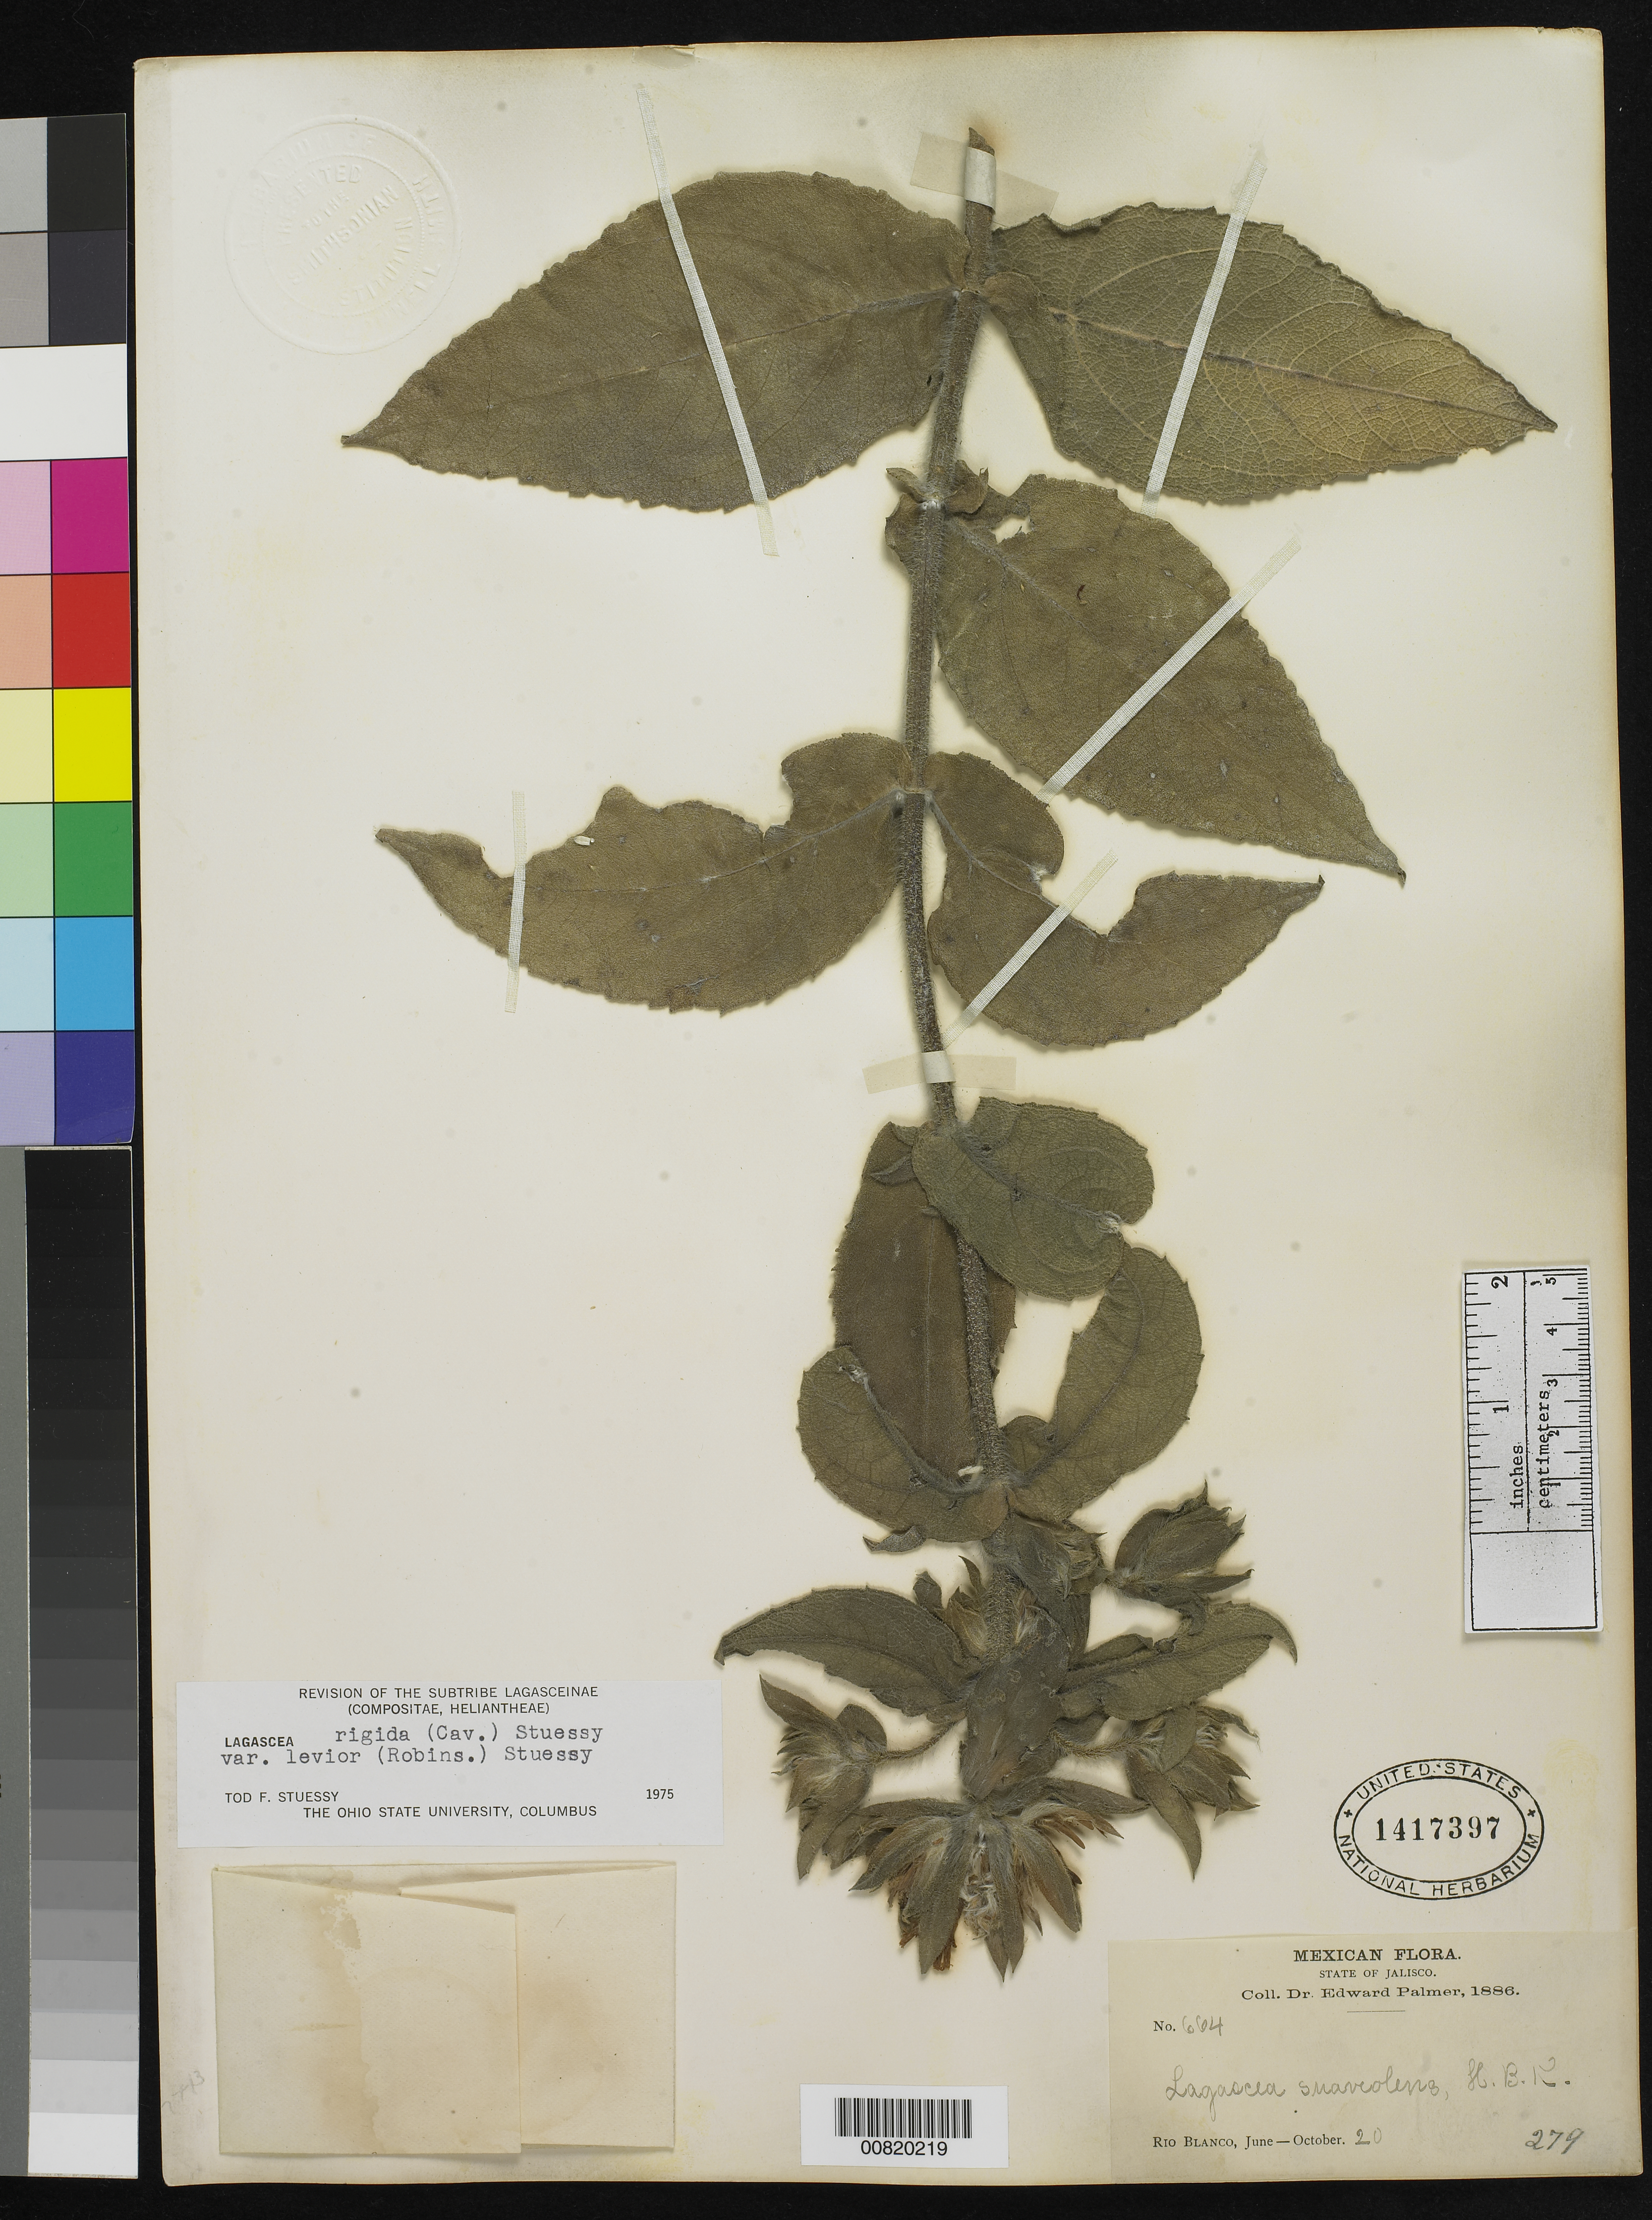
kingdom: Plantae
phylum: Tracheophyta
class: Magnoliopsida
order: Asterales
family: Asteraceae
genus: Lagascea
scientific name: Lagascea rigida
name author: Cav.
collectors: E. Palmer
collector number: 664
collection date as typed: Jun 1886 to 20 Oct 1886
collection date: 1886-06/1886-10-20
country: Mexico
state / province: Jalisco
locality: Rio Blanco, Jalisco.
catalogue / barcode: US 1417397